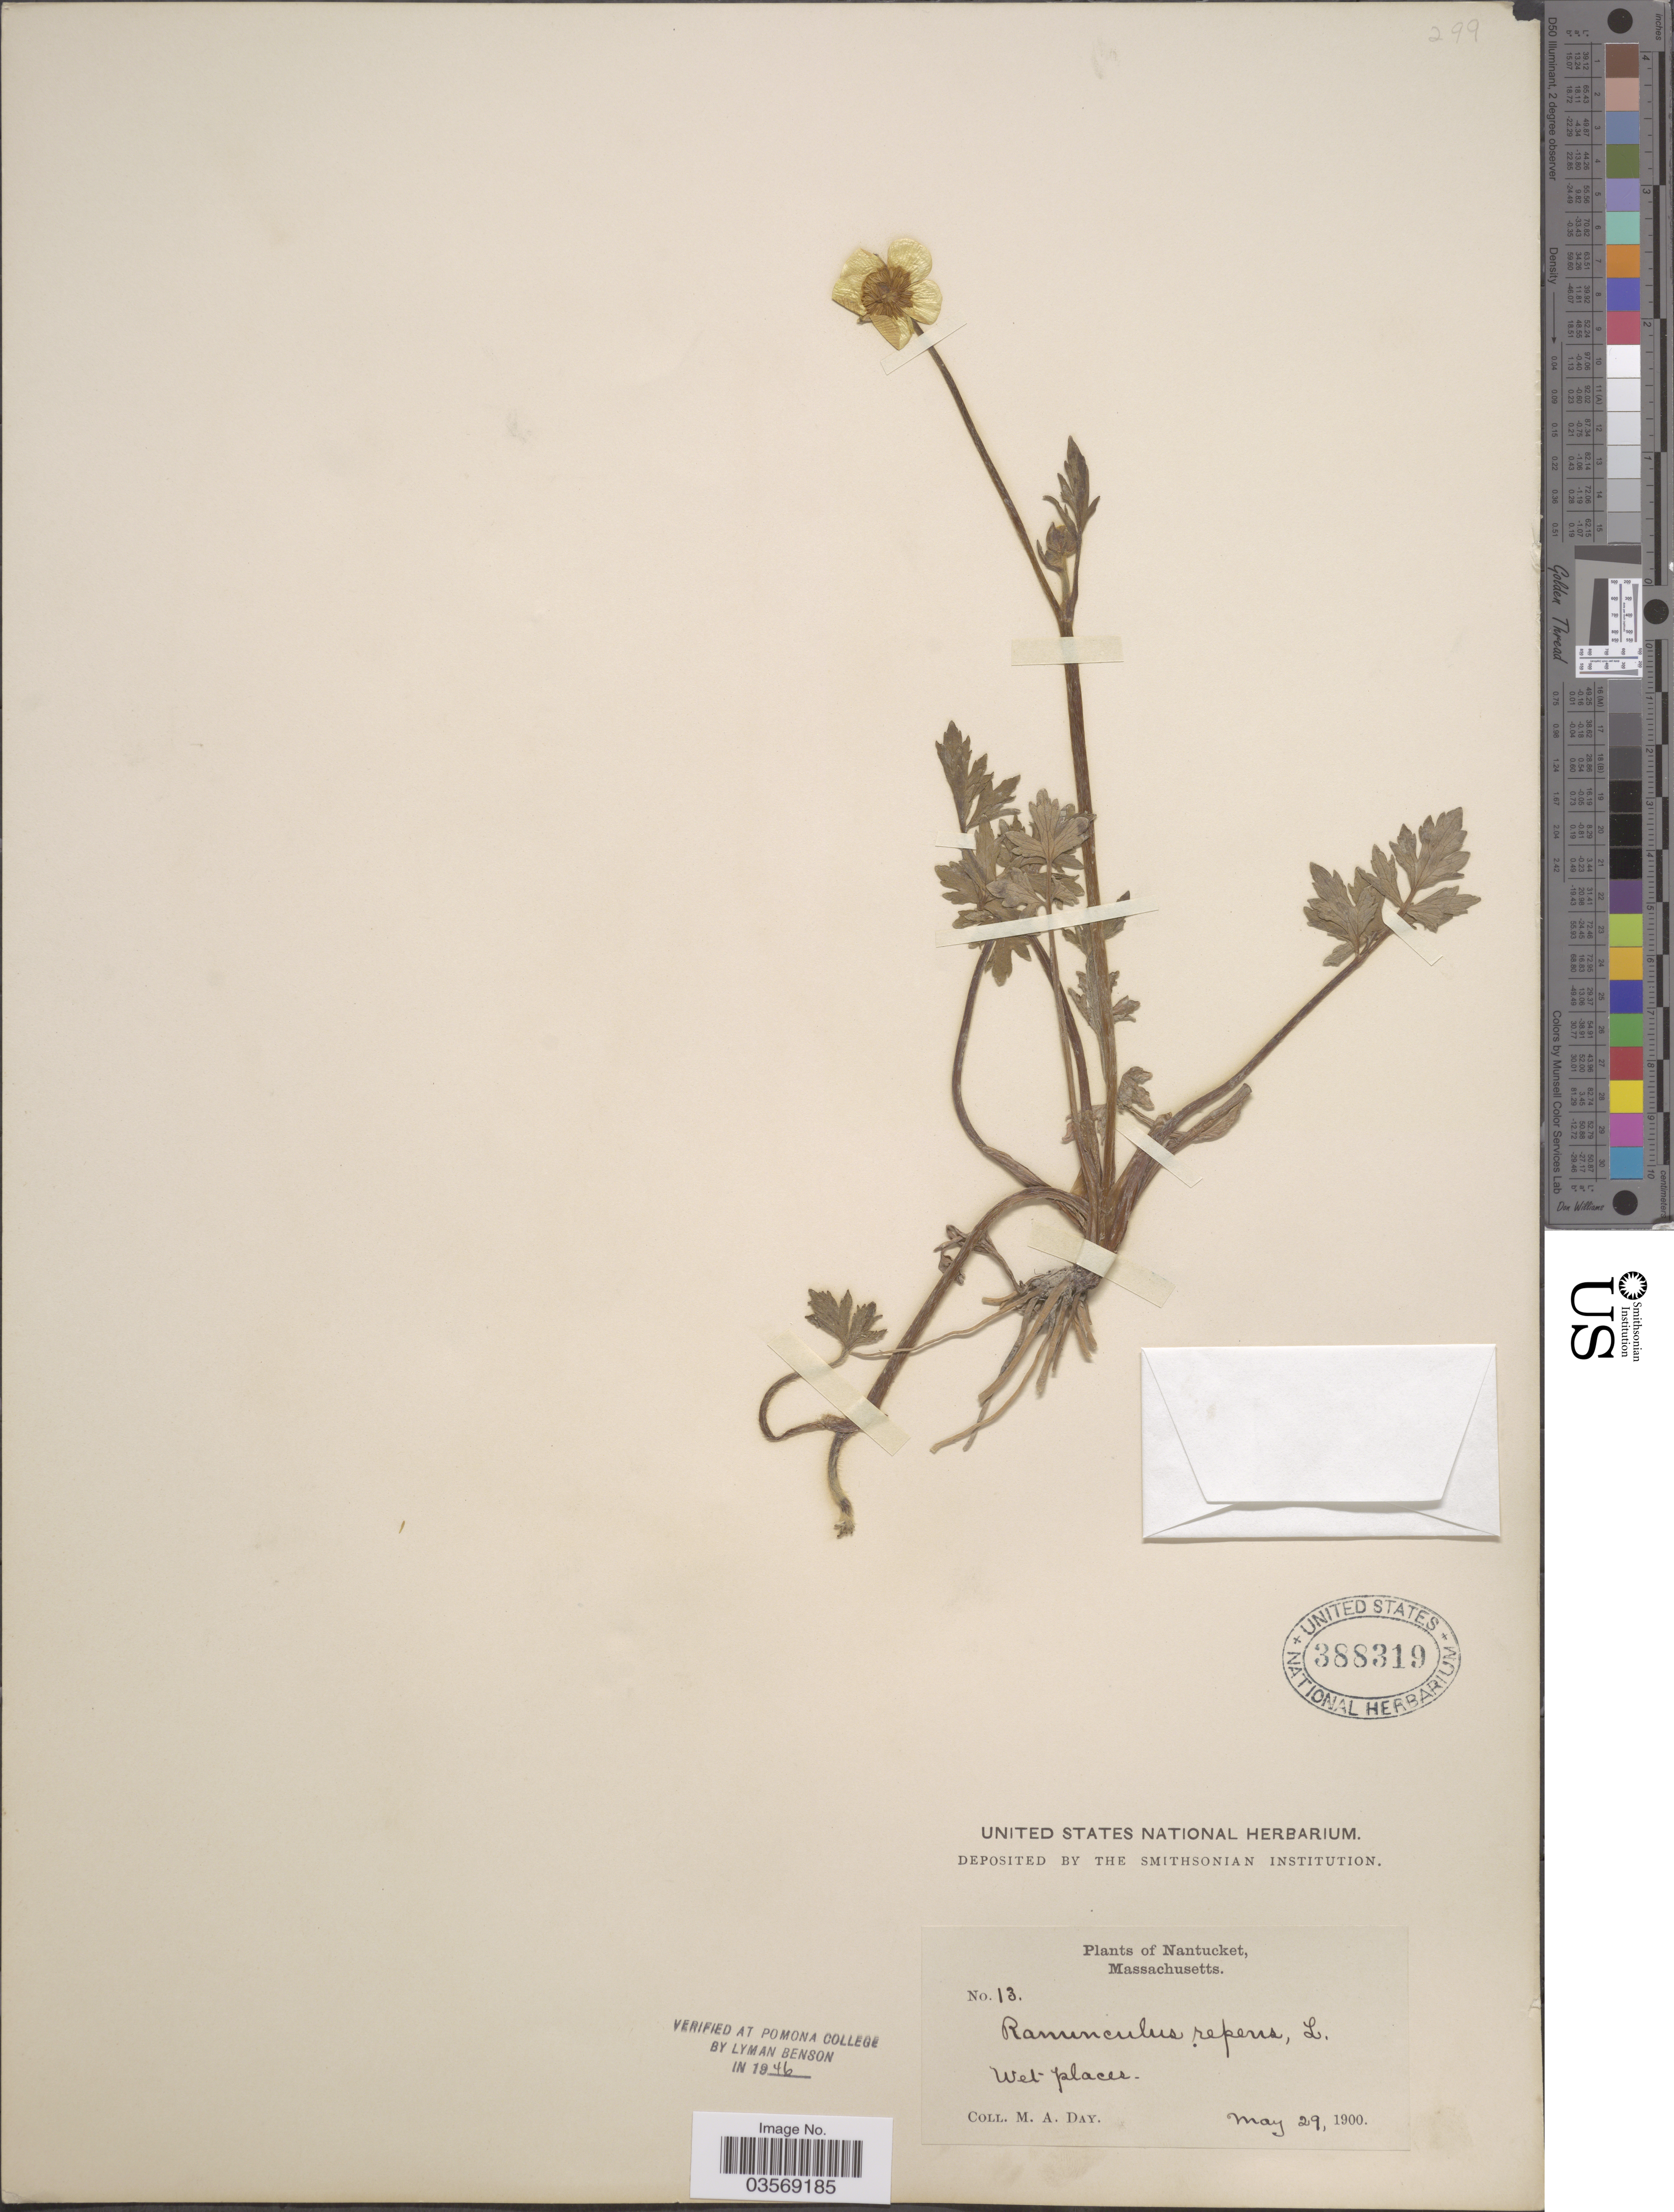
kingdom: Plantae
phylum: Tracheophyta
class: Magnoliopsida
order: Ranunculales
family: Ranunculaceae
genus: Ranunculus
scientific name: Ranunculus repens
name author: L.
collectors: M. Day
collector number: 13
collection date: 1900-05-29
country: United States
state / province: Massachusetts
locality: Nantucket.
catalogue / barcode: US 388319